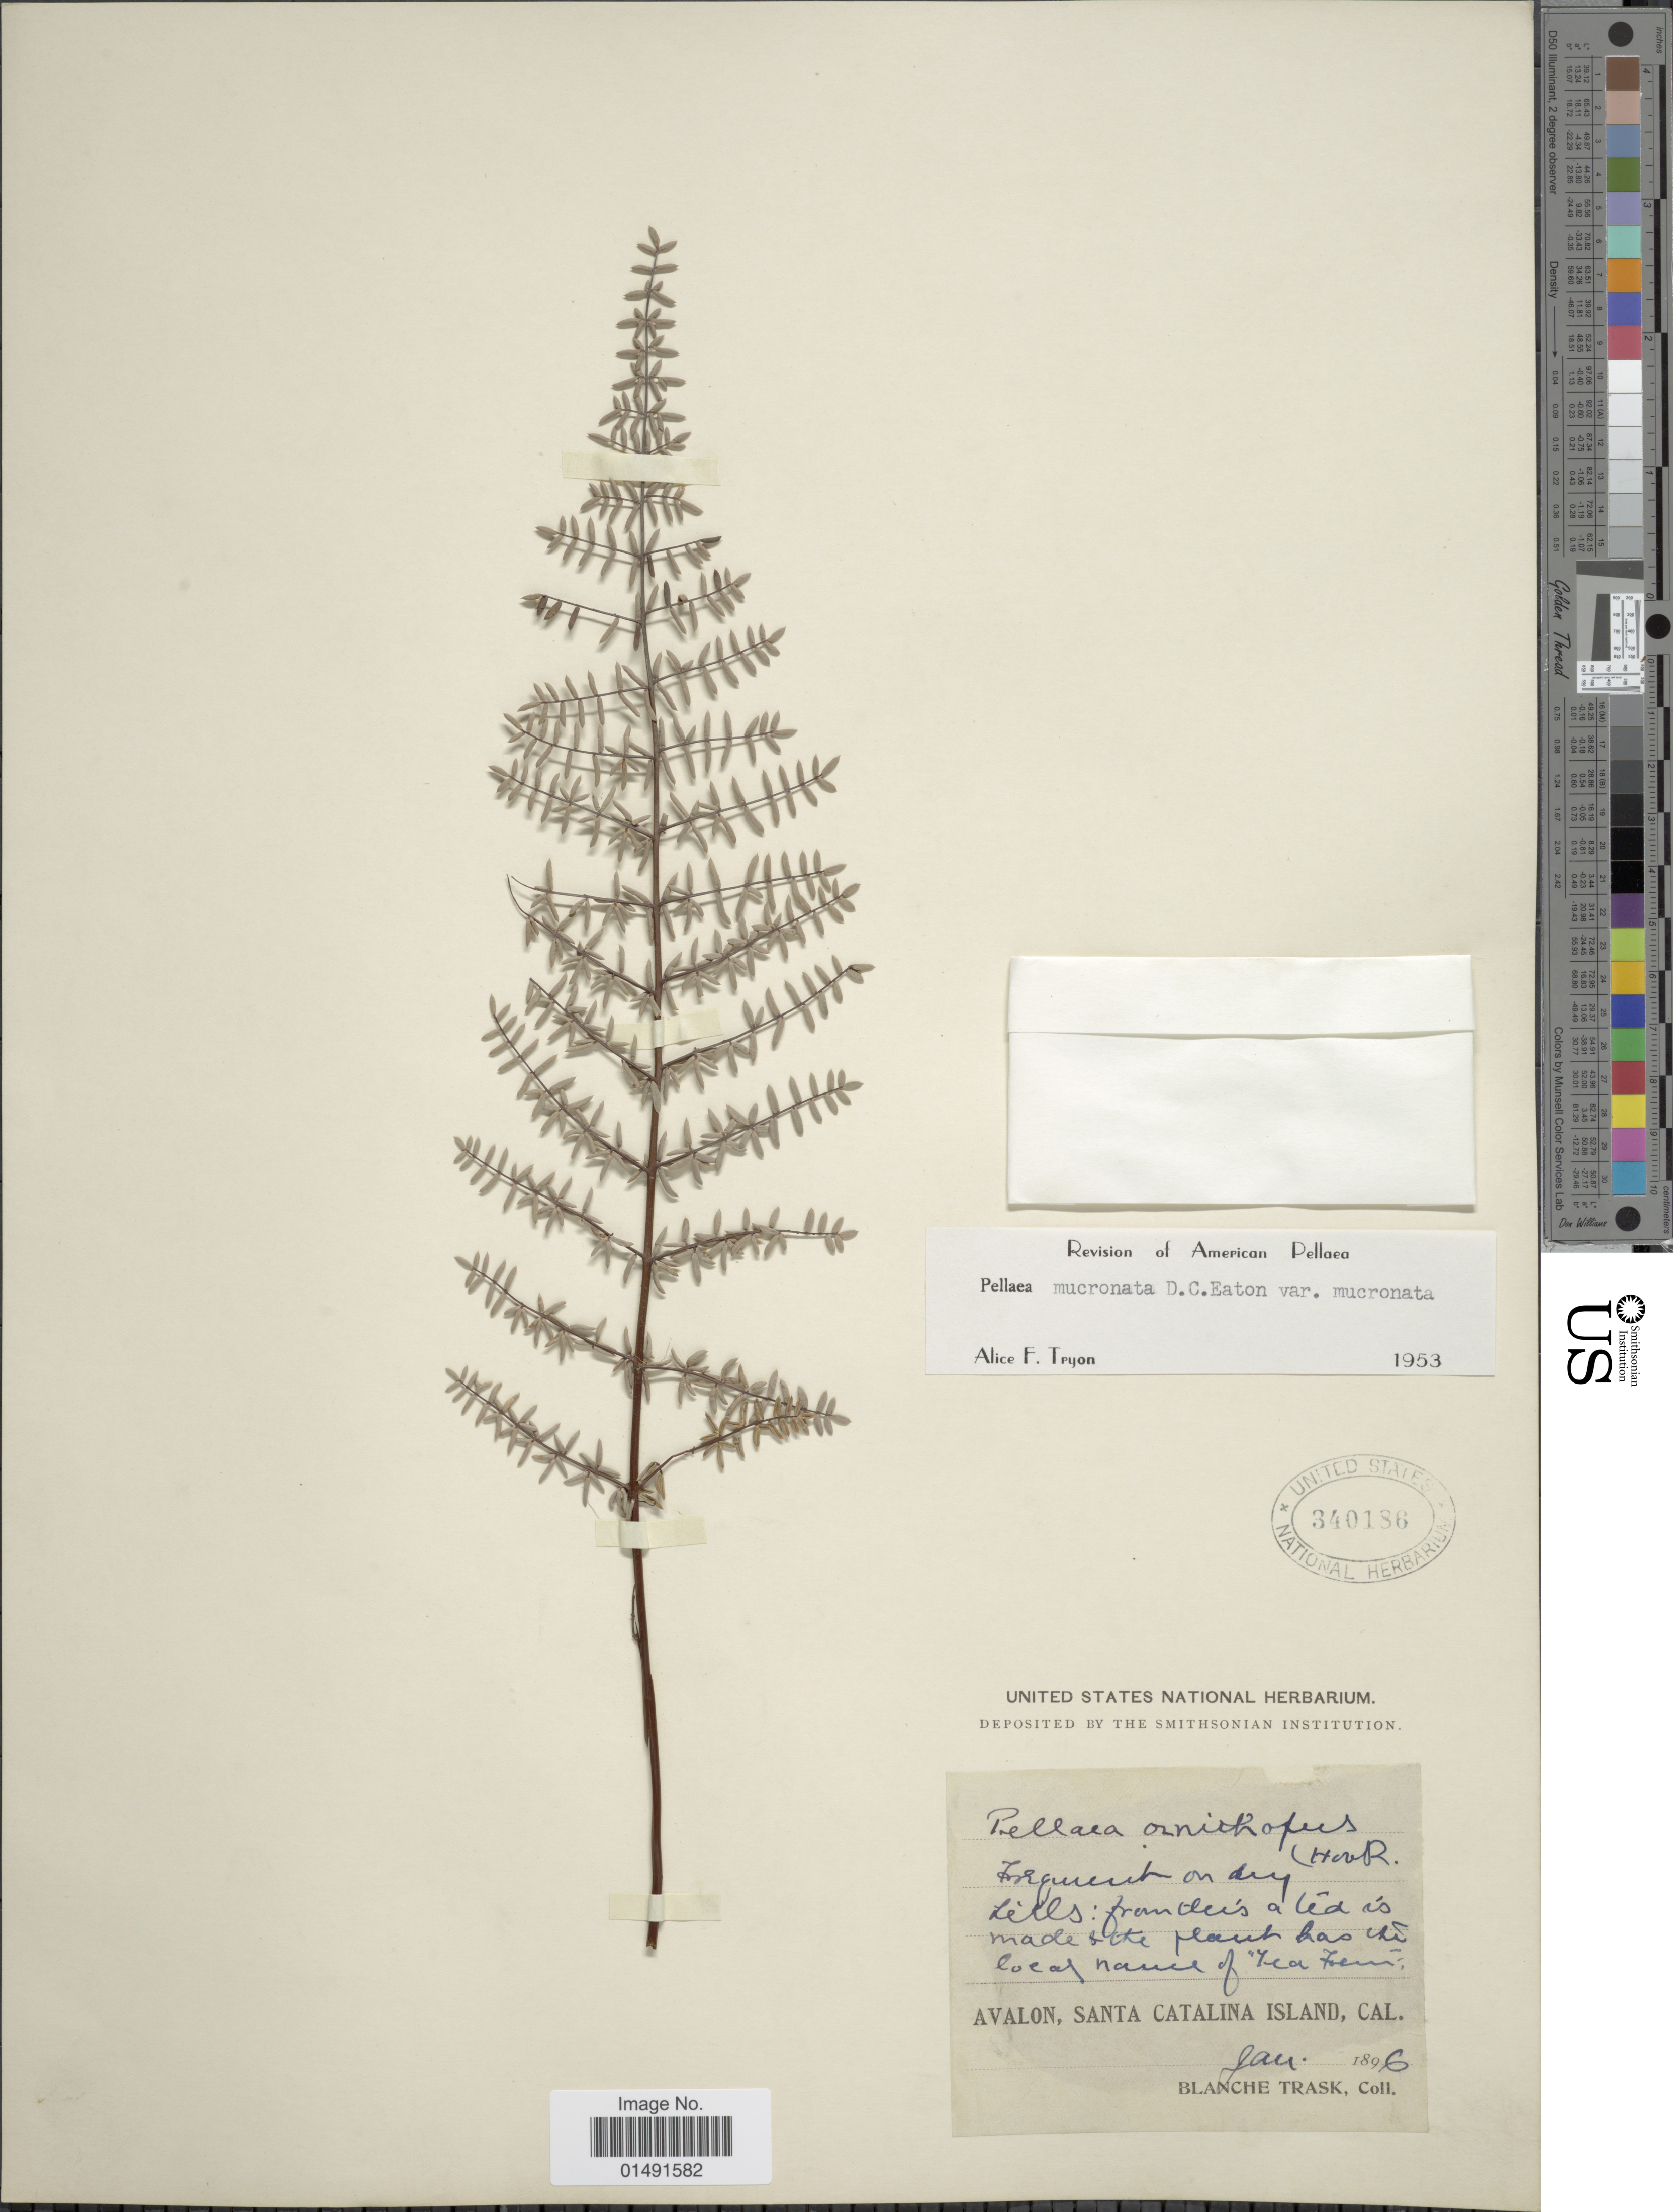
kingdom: Plantae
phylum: Tracheophyta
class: Polypodiopsida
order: Polypodiales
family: Pteridaceae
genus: Pellaea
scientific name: Pellaea mucronata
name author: (D.C. Eaton) D.C. Eaton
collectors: B. Trask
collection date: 1896-01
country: United States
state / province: California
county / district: Los Angeles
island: Santa Catalina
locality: Avalon, Santa Catalina Island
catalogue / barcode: US 340186